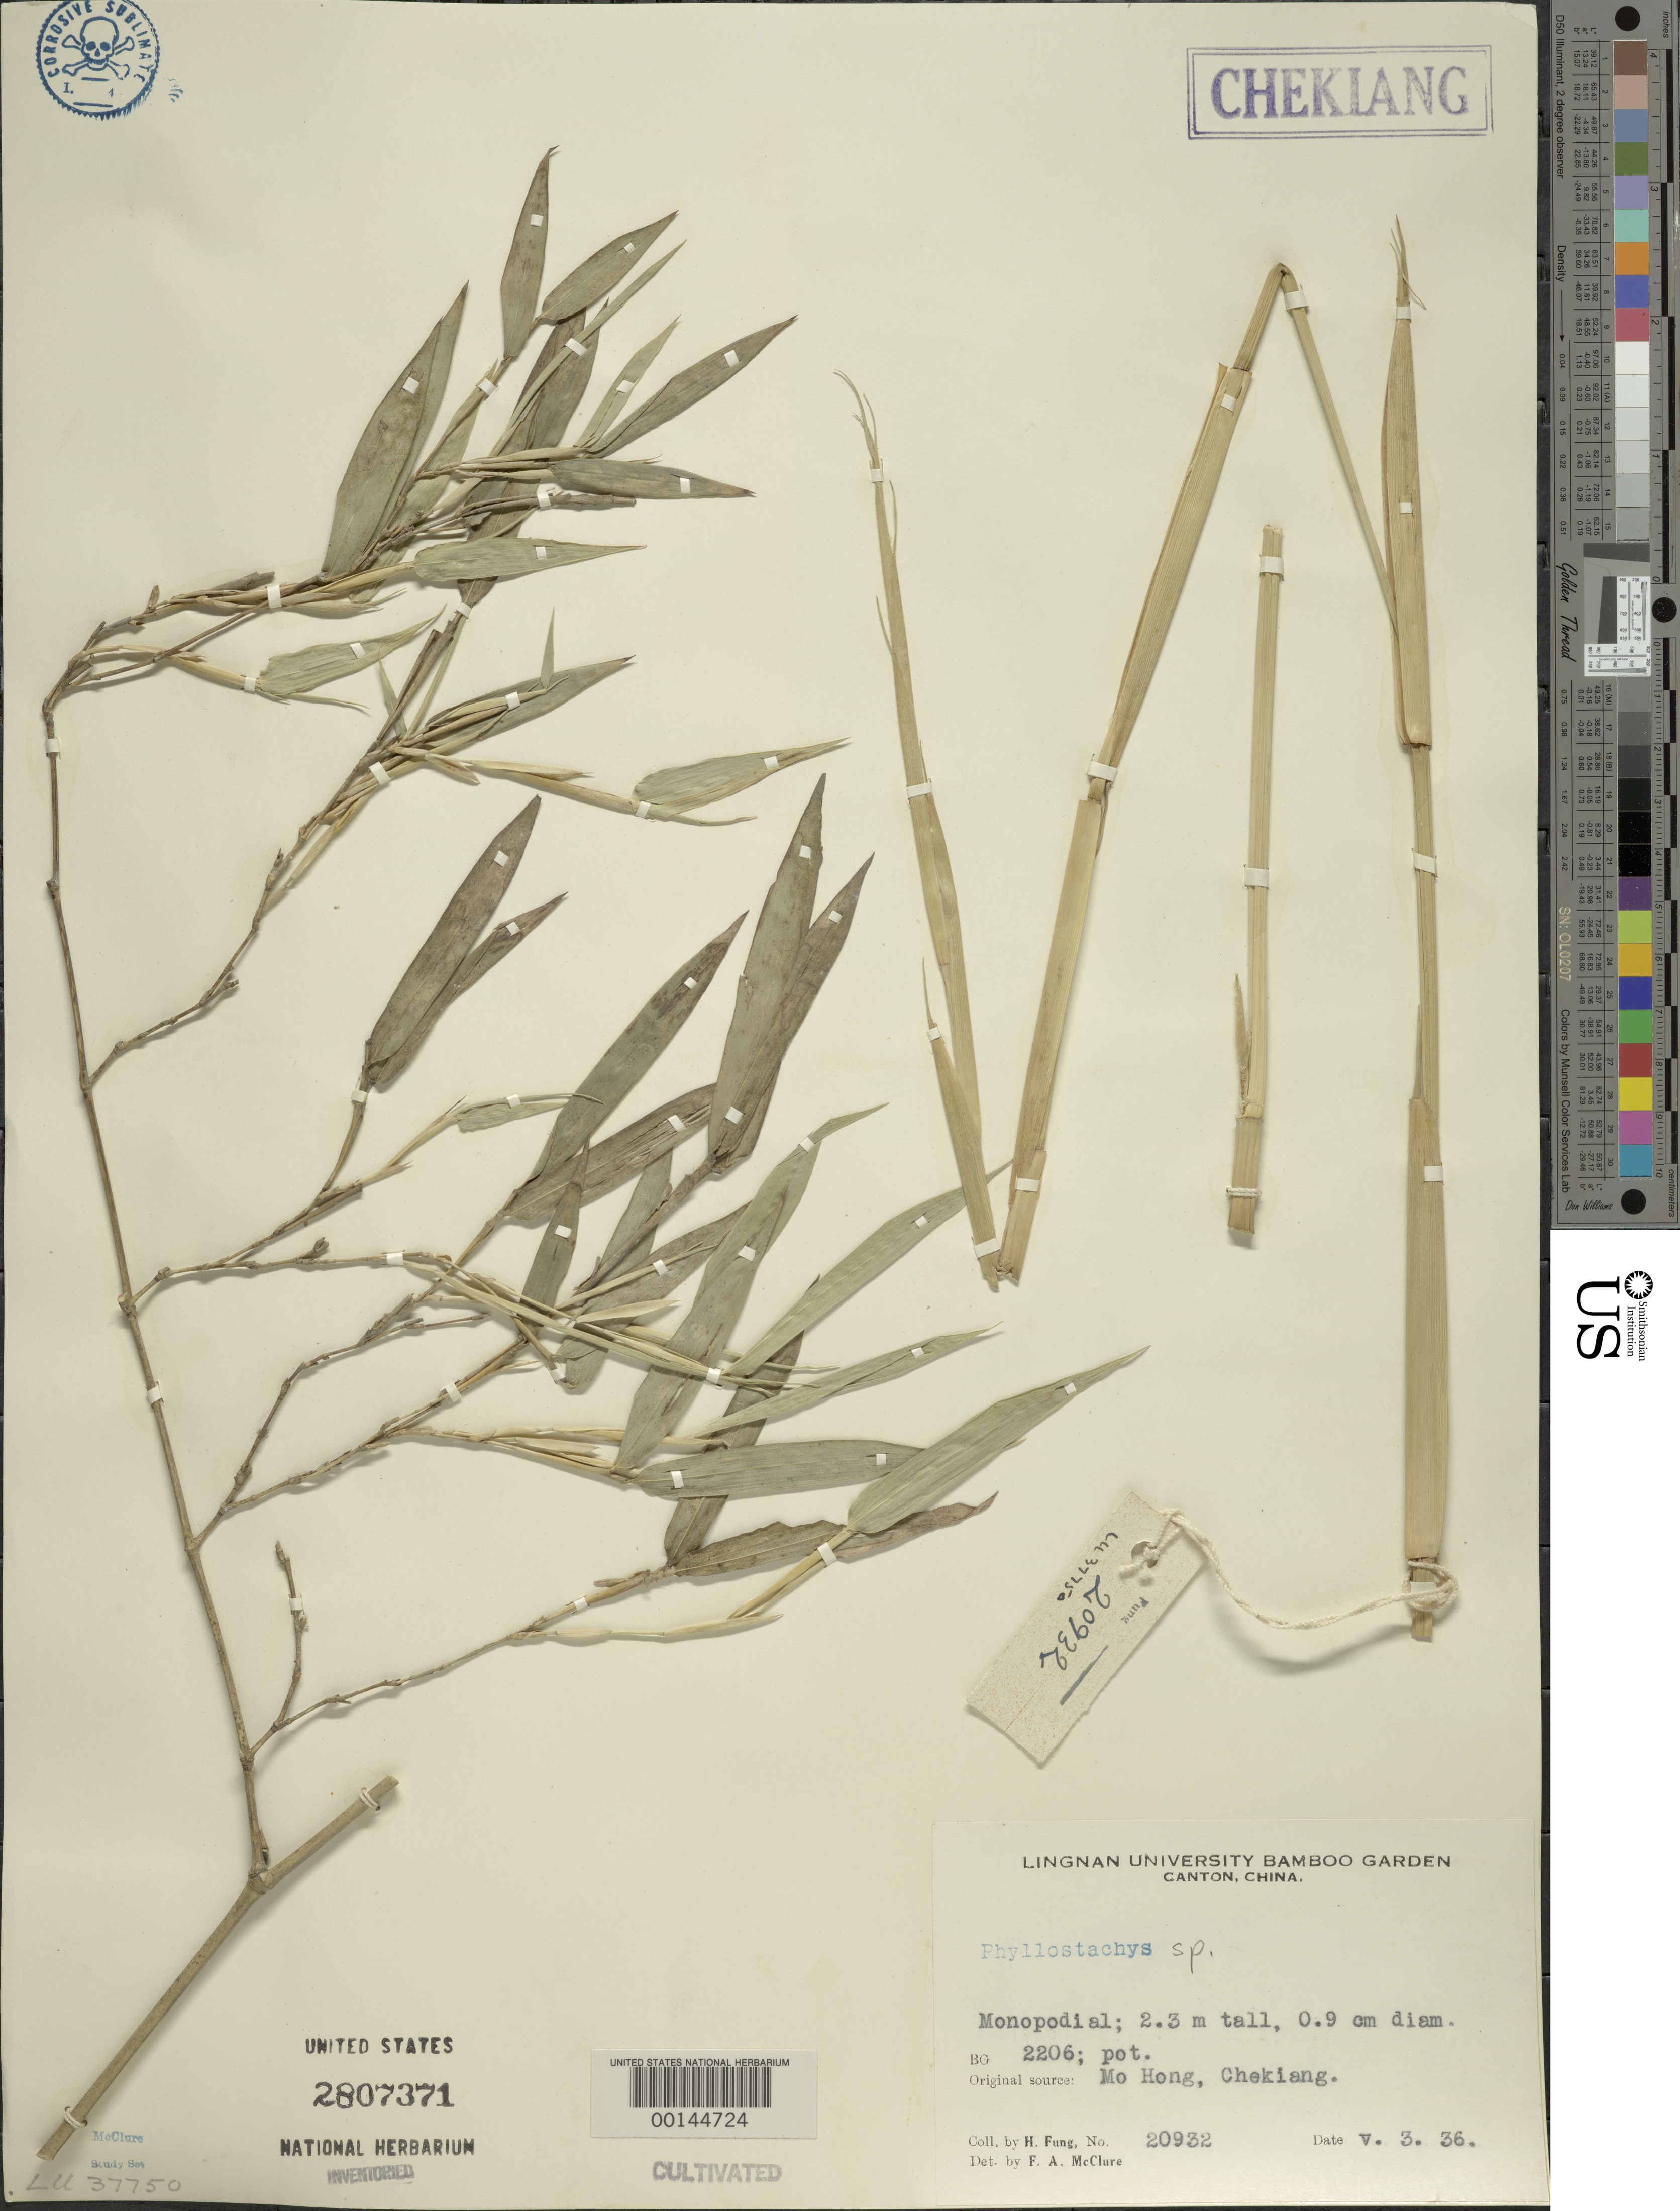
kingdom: Plantae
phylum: Tracheophyta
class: Liliopsida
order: Poales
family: Poaceae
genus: Phyllostachys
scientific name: Phyllostachys sp.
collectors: H. L. Fung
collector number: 20932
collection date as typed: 03 May 1936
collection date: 1936-05-03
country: China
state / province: Guangdong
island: Honam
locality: Canton, lingnan bg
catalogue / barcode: US 2807371